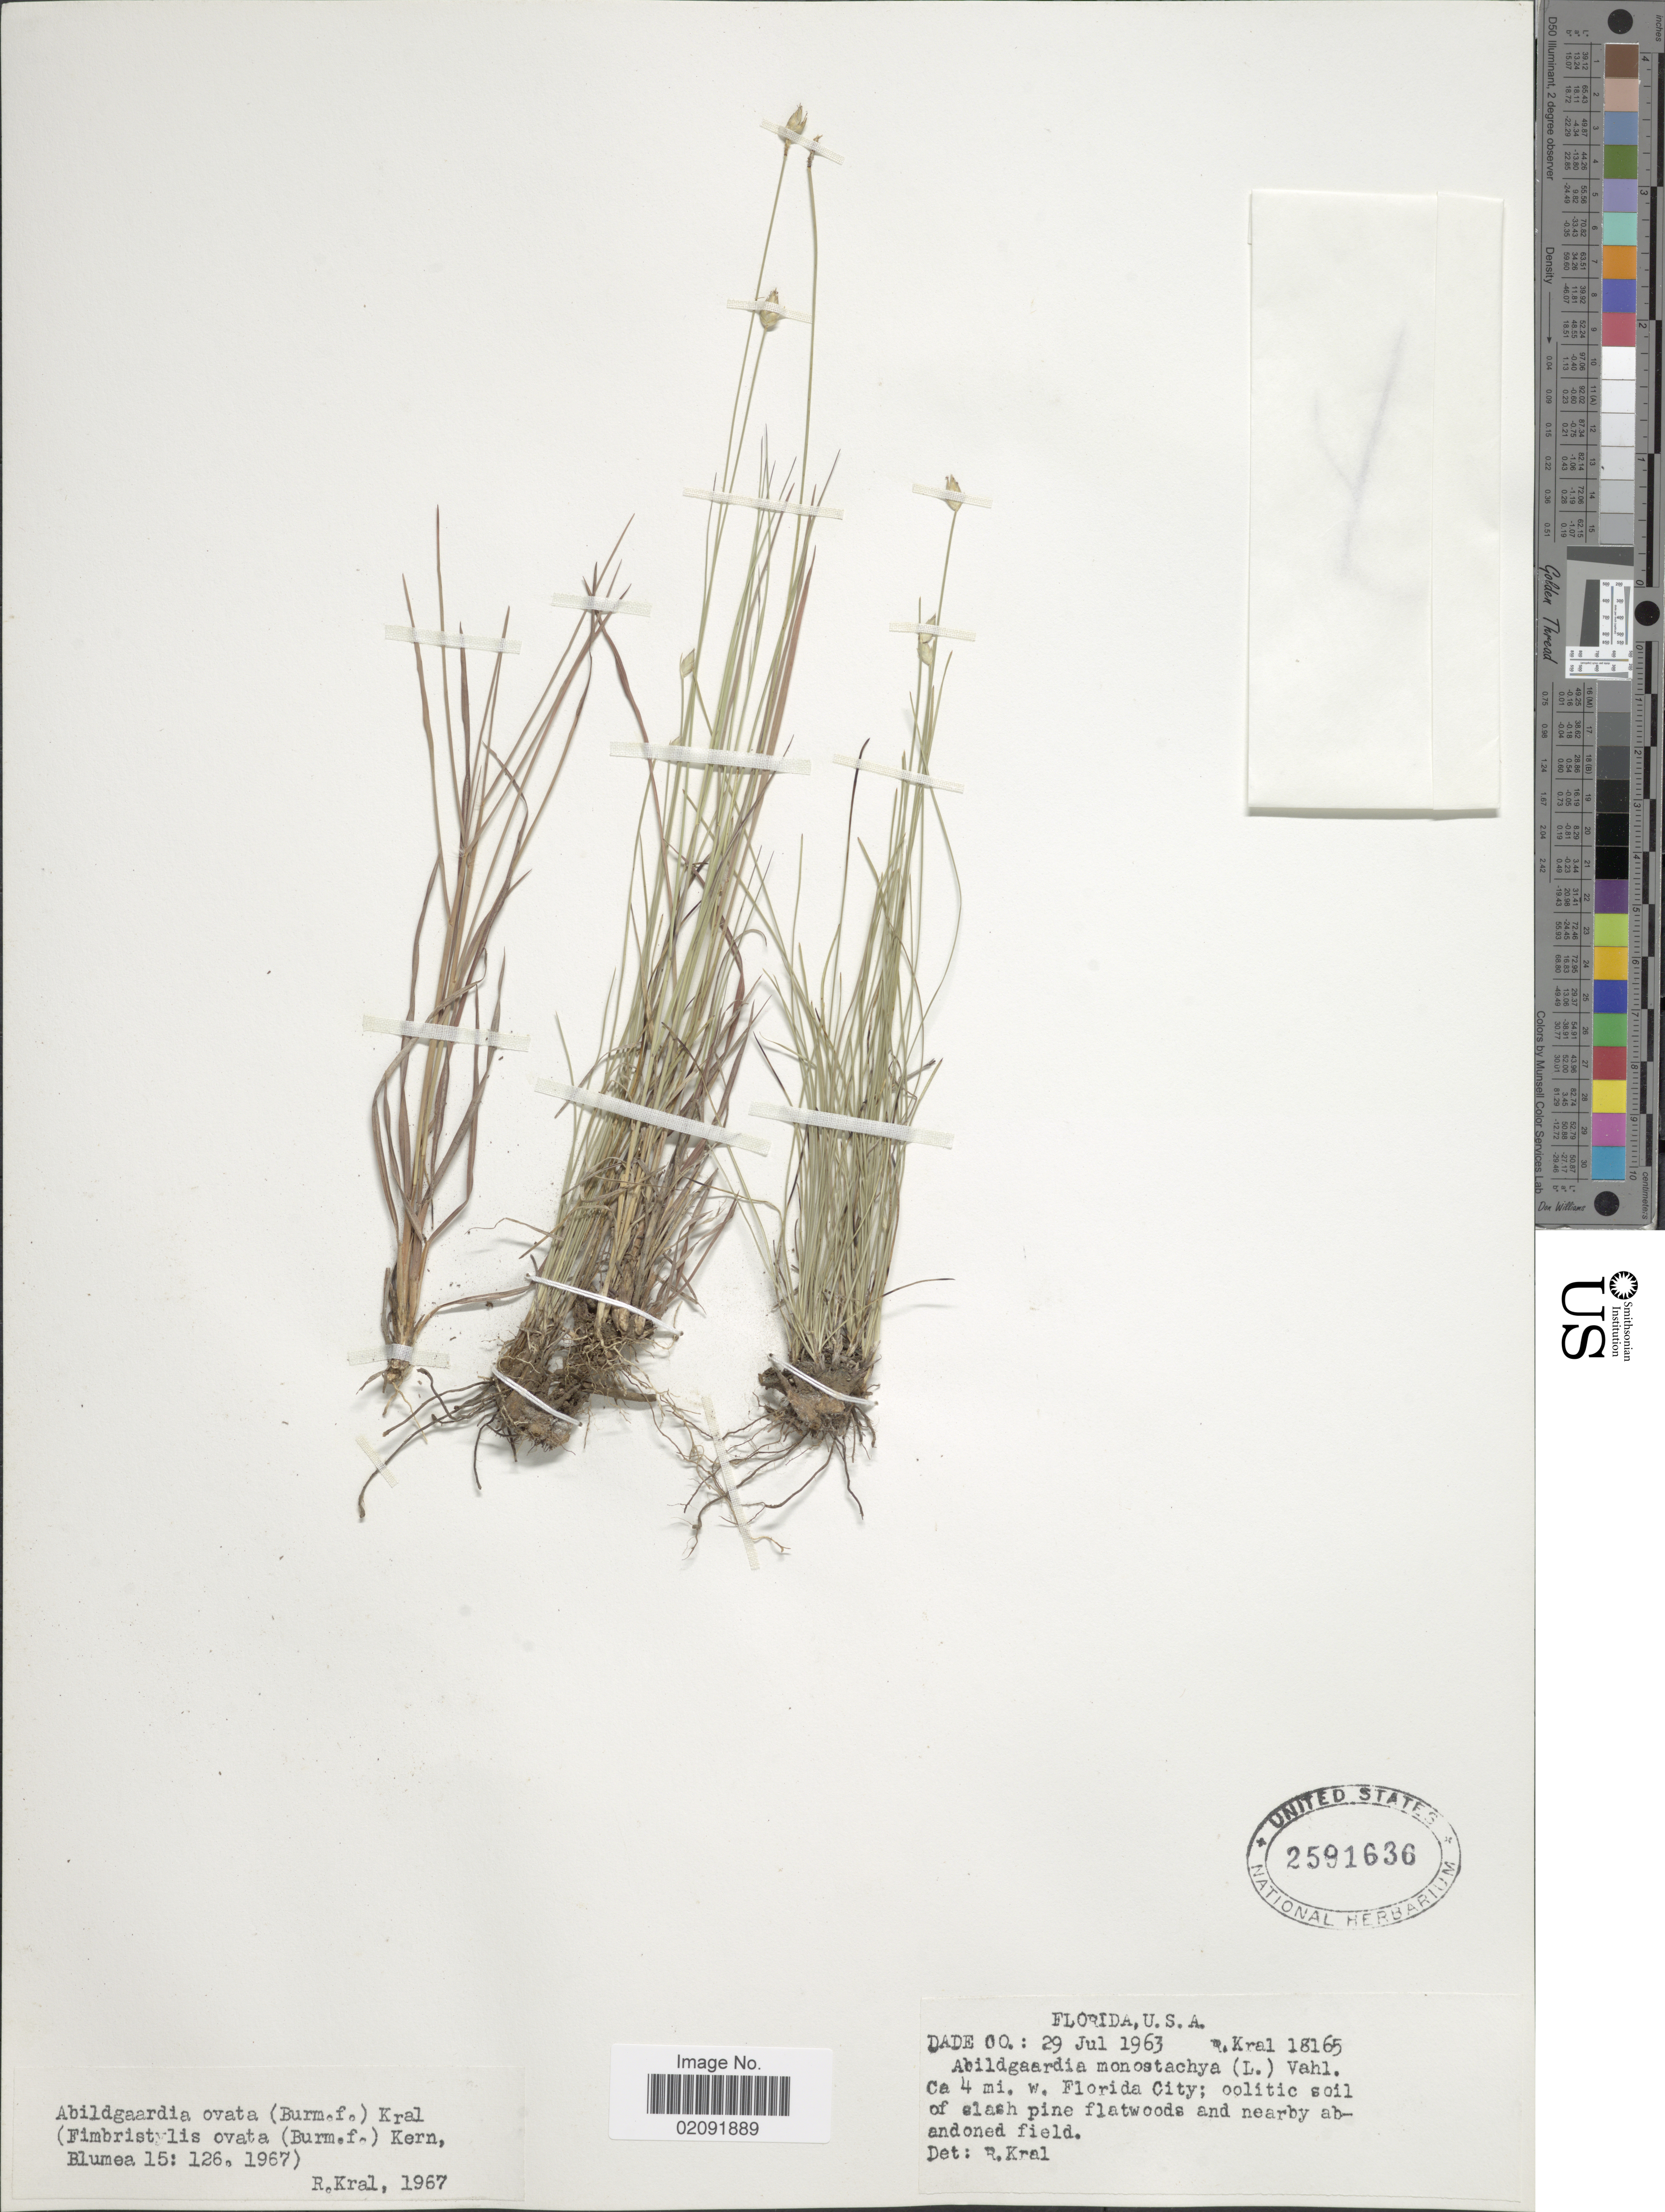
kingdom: Plantae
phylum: Tracheophyta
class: Liliopsida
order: Poales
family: Cyperaceae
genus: Abildgaardia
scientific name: Abildgaardia ovata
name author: (Burm. f.) Kral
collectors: R. Kral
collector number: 18165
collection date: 1963-07-29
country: United States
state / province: Florida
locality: Dade Co; Ca 4 mi w. Florida City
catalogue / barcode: US 2591636